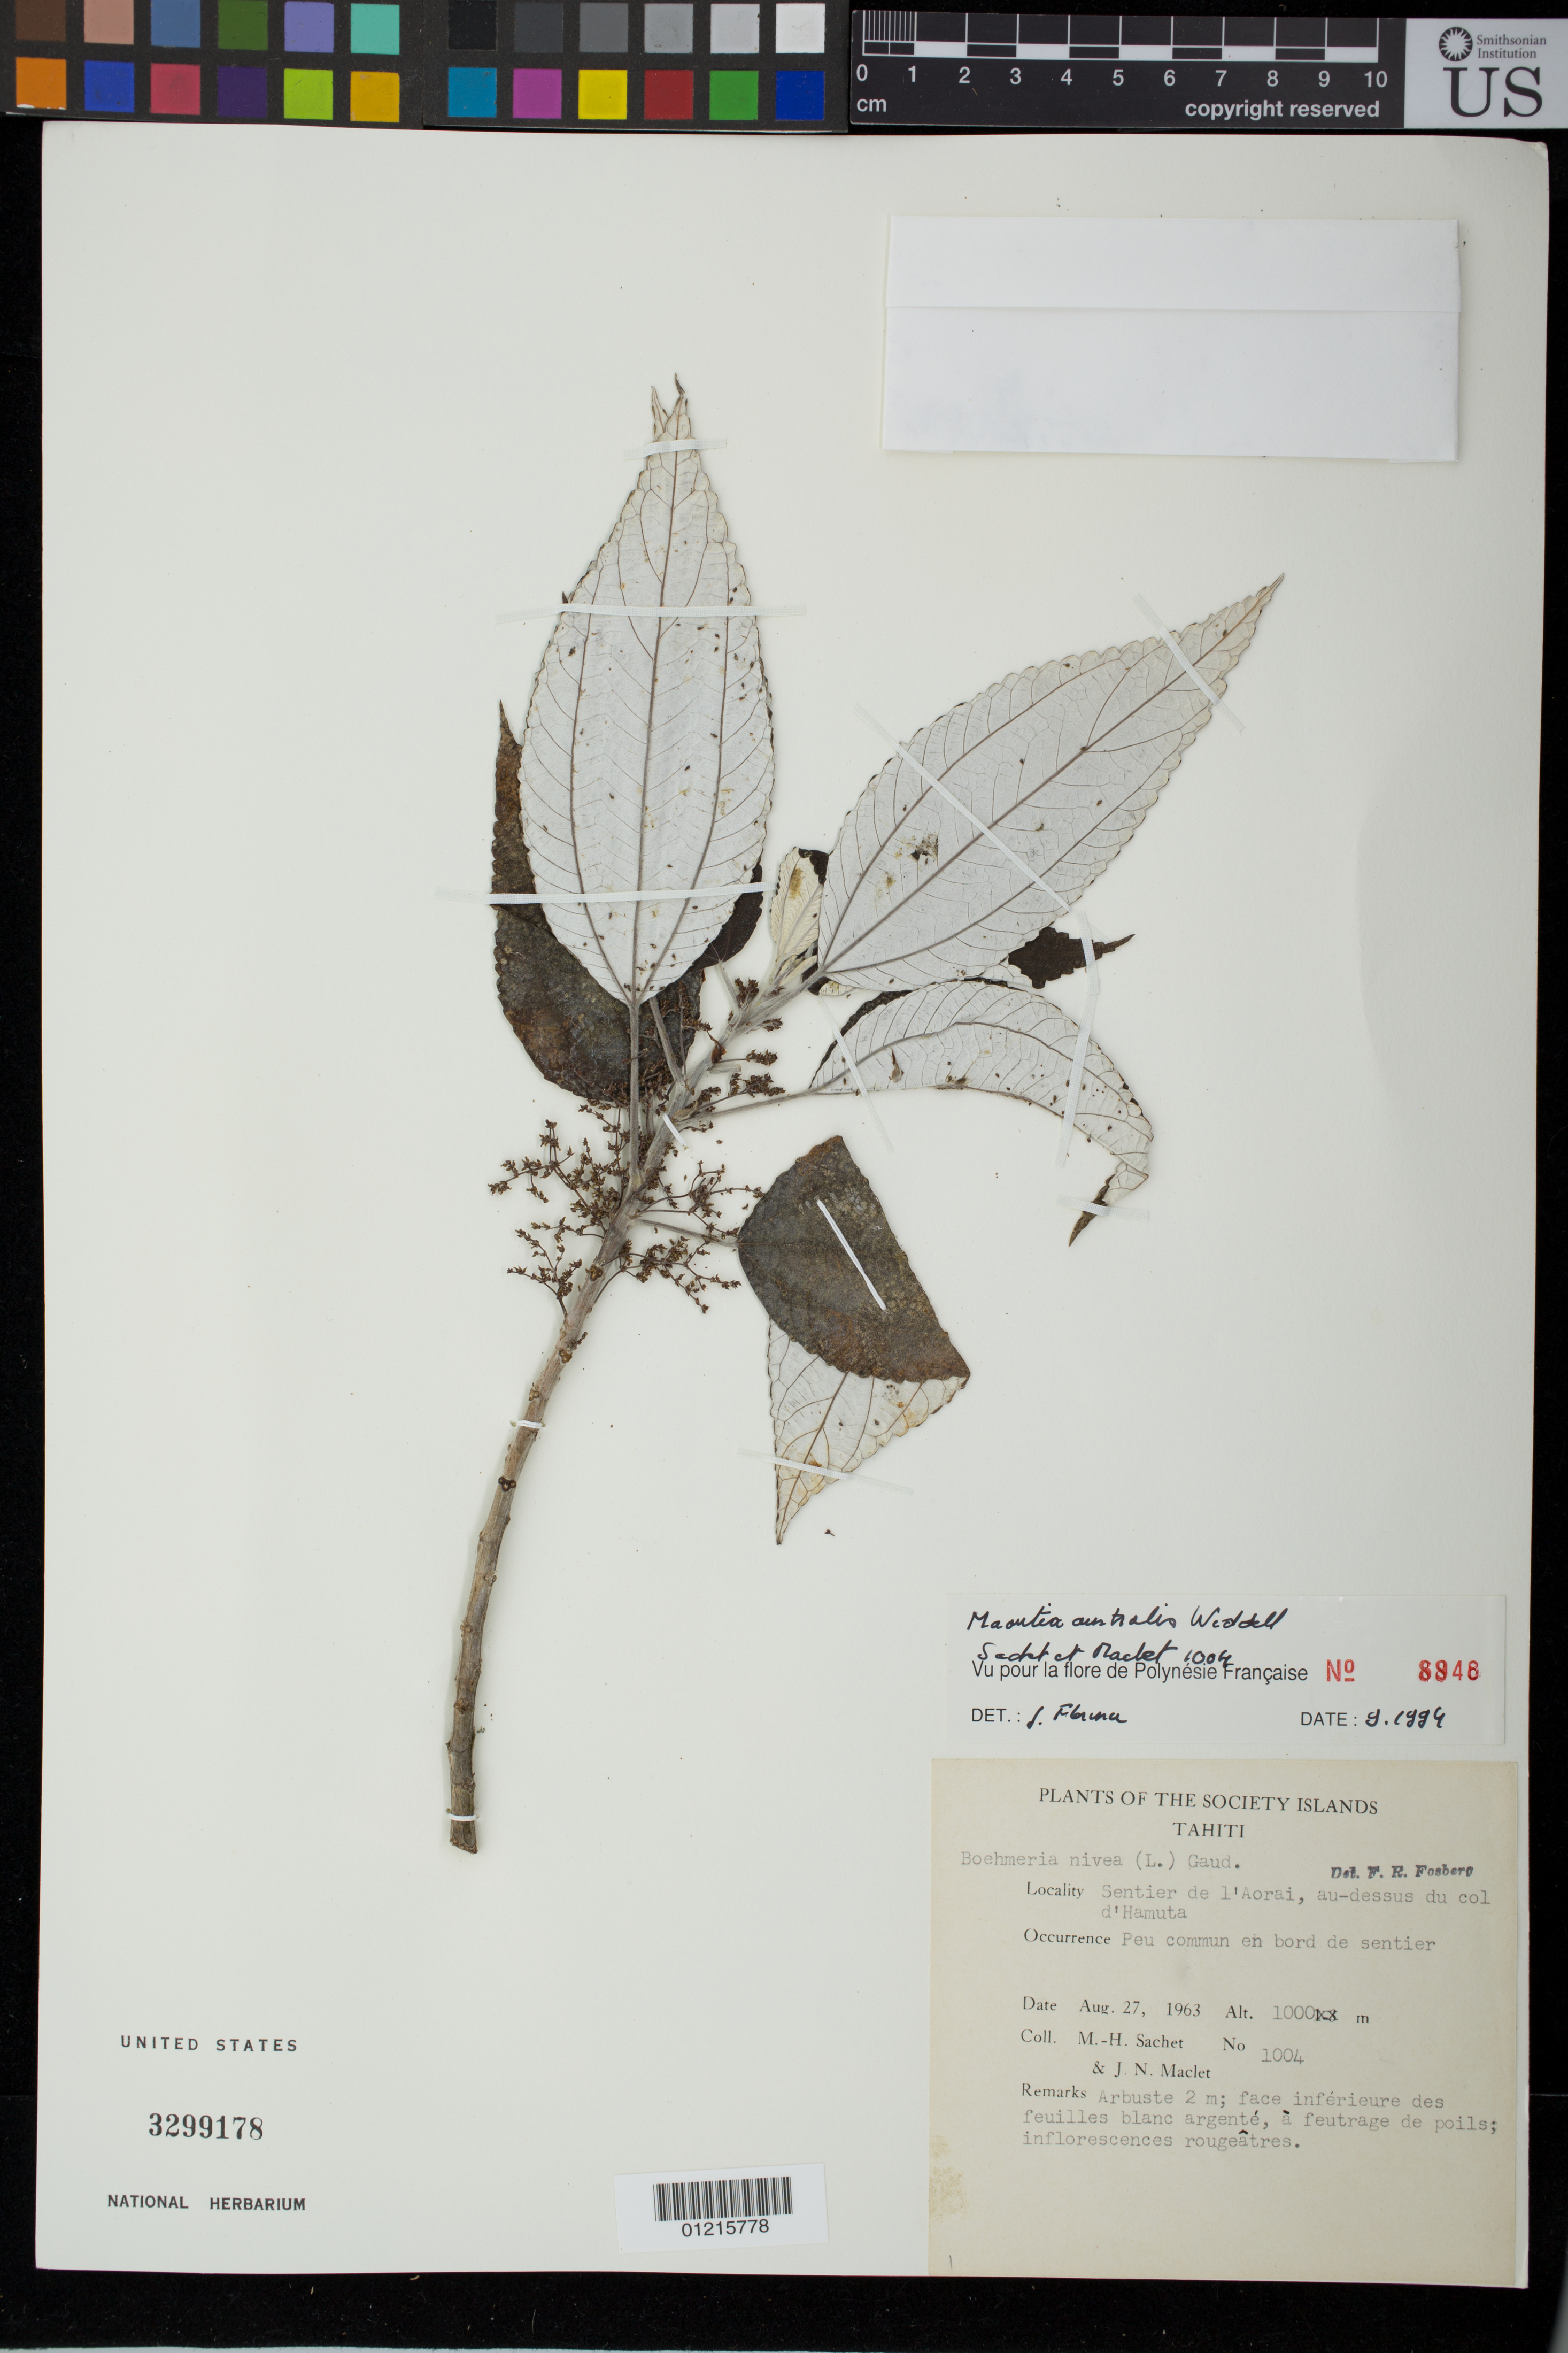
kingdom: Plantae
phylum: Tracheophyta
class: Magnoliopsida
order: Rosales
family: Urticaceae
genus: Maoutia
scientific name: Maoutia australis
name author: Wedd.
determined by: Florence, J.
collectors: M.-H. Sachet & J. Maclet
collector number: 1004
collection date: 1963-08-27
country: French Polynesia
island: Tahiti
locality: Sentier de L'Aorai, au-dessus du col d'Hamuta. peu commun en bord de sentier.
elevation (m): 1000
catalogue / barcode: US 3299178